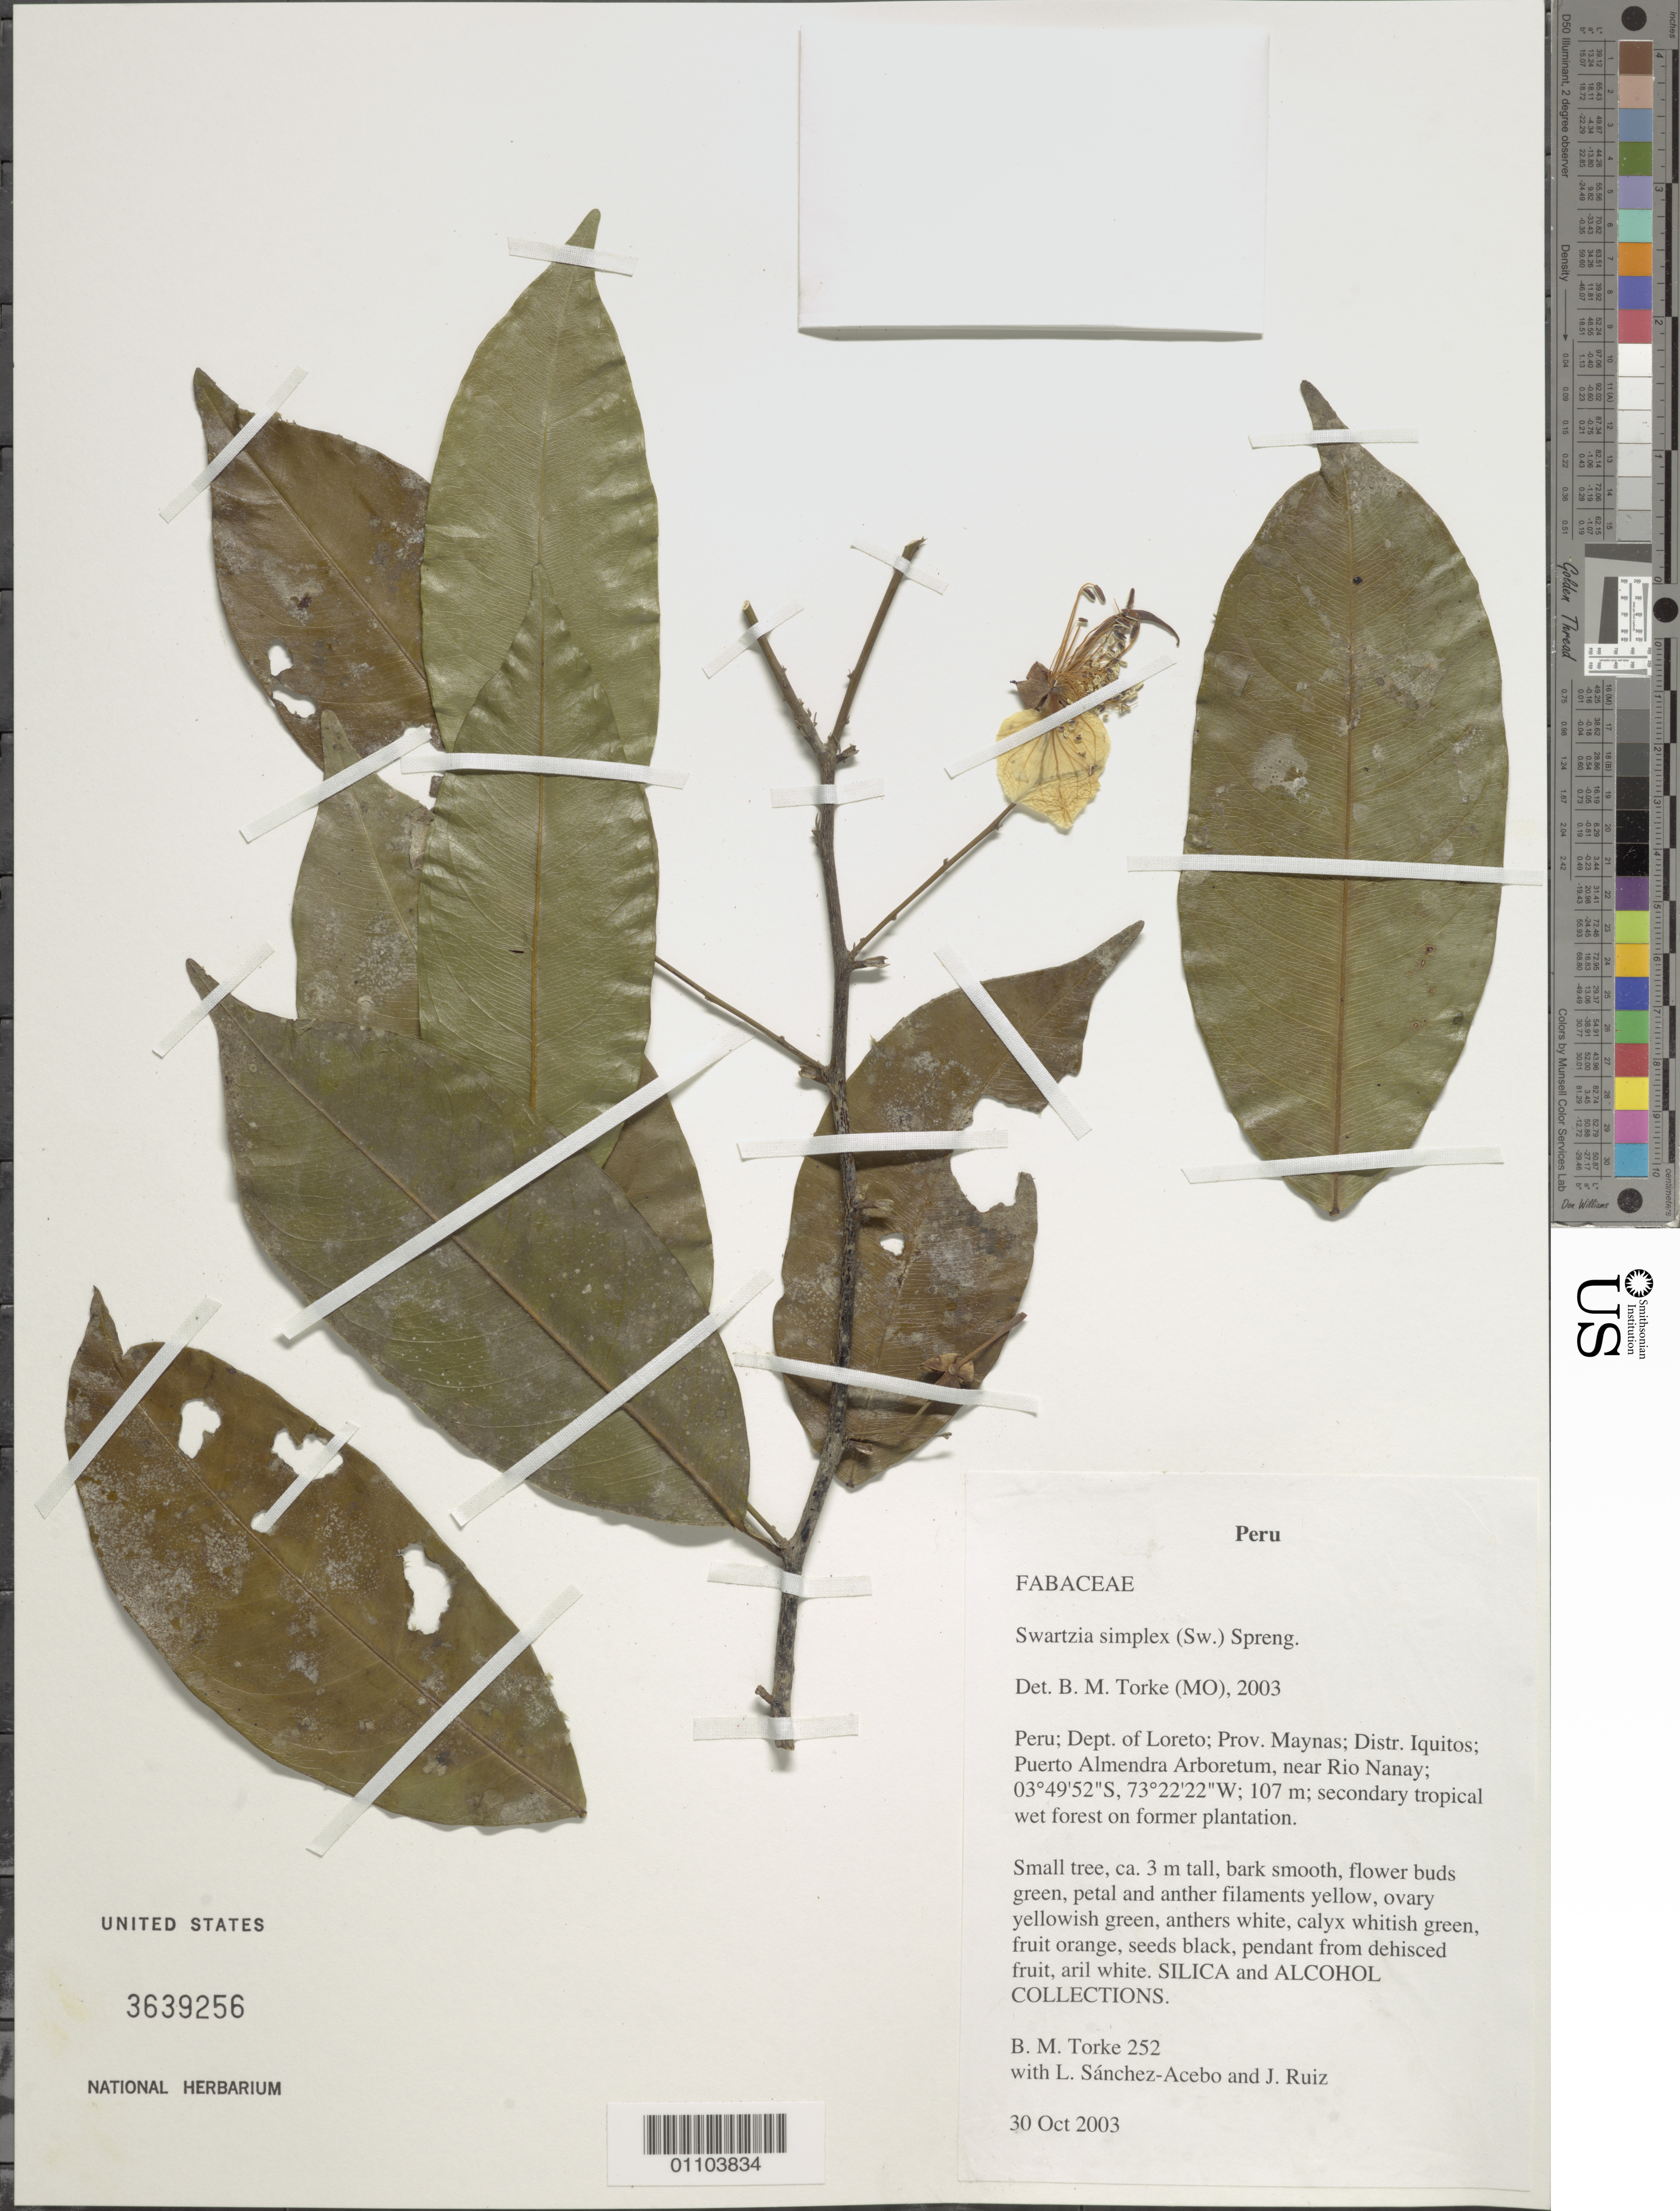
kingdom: Plantae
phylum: Tracheophyta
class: Magnoliopsida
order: Fabales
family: Fabaceae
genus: Swartzia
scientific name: Swartzia simplex var. simplex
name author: (Sw.) Spreng.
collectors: B. M. Torke, L. Sanchez-Acebo & J. Ruiz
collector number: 252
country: Peru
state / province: Loreto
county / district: Maynas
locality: Iquitos, Puerto Almendra Arboretum, neaer Rio Nanay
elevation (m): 107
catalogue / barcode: US 3639256